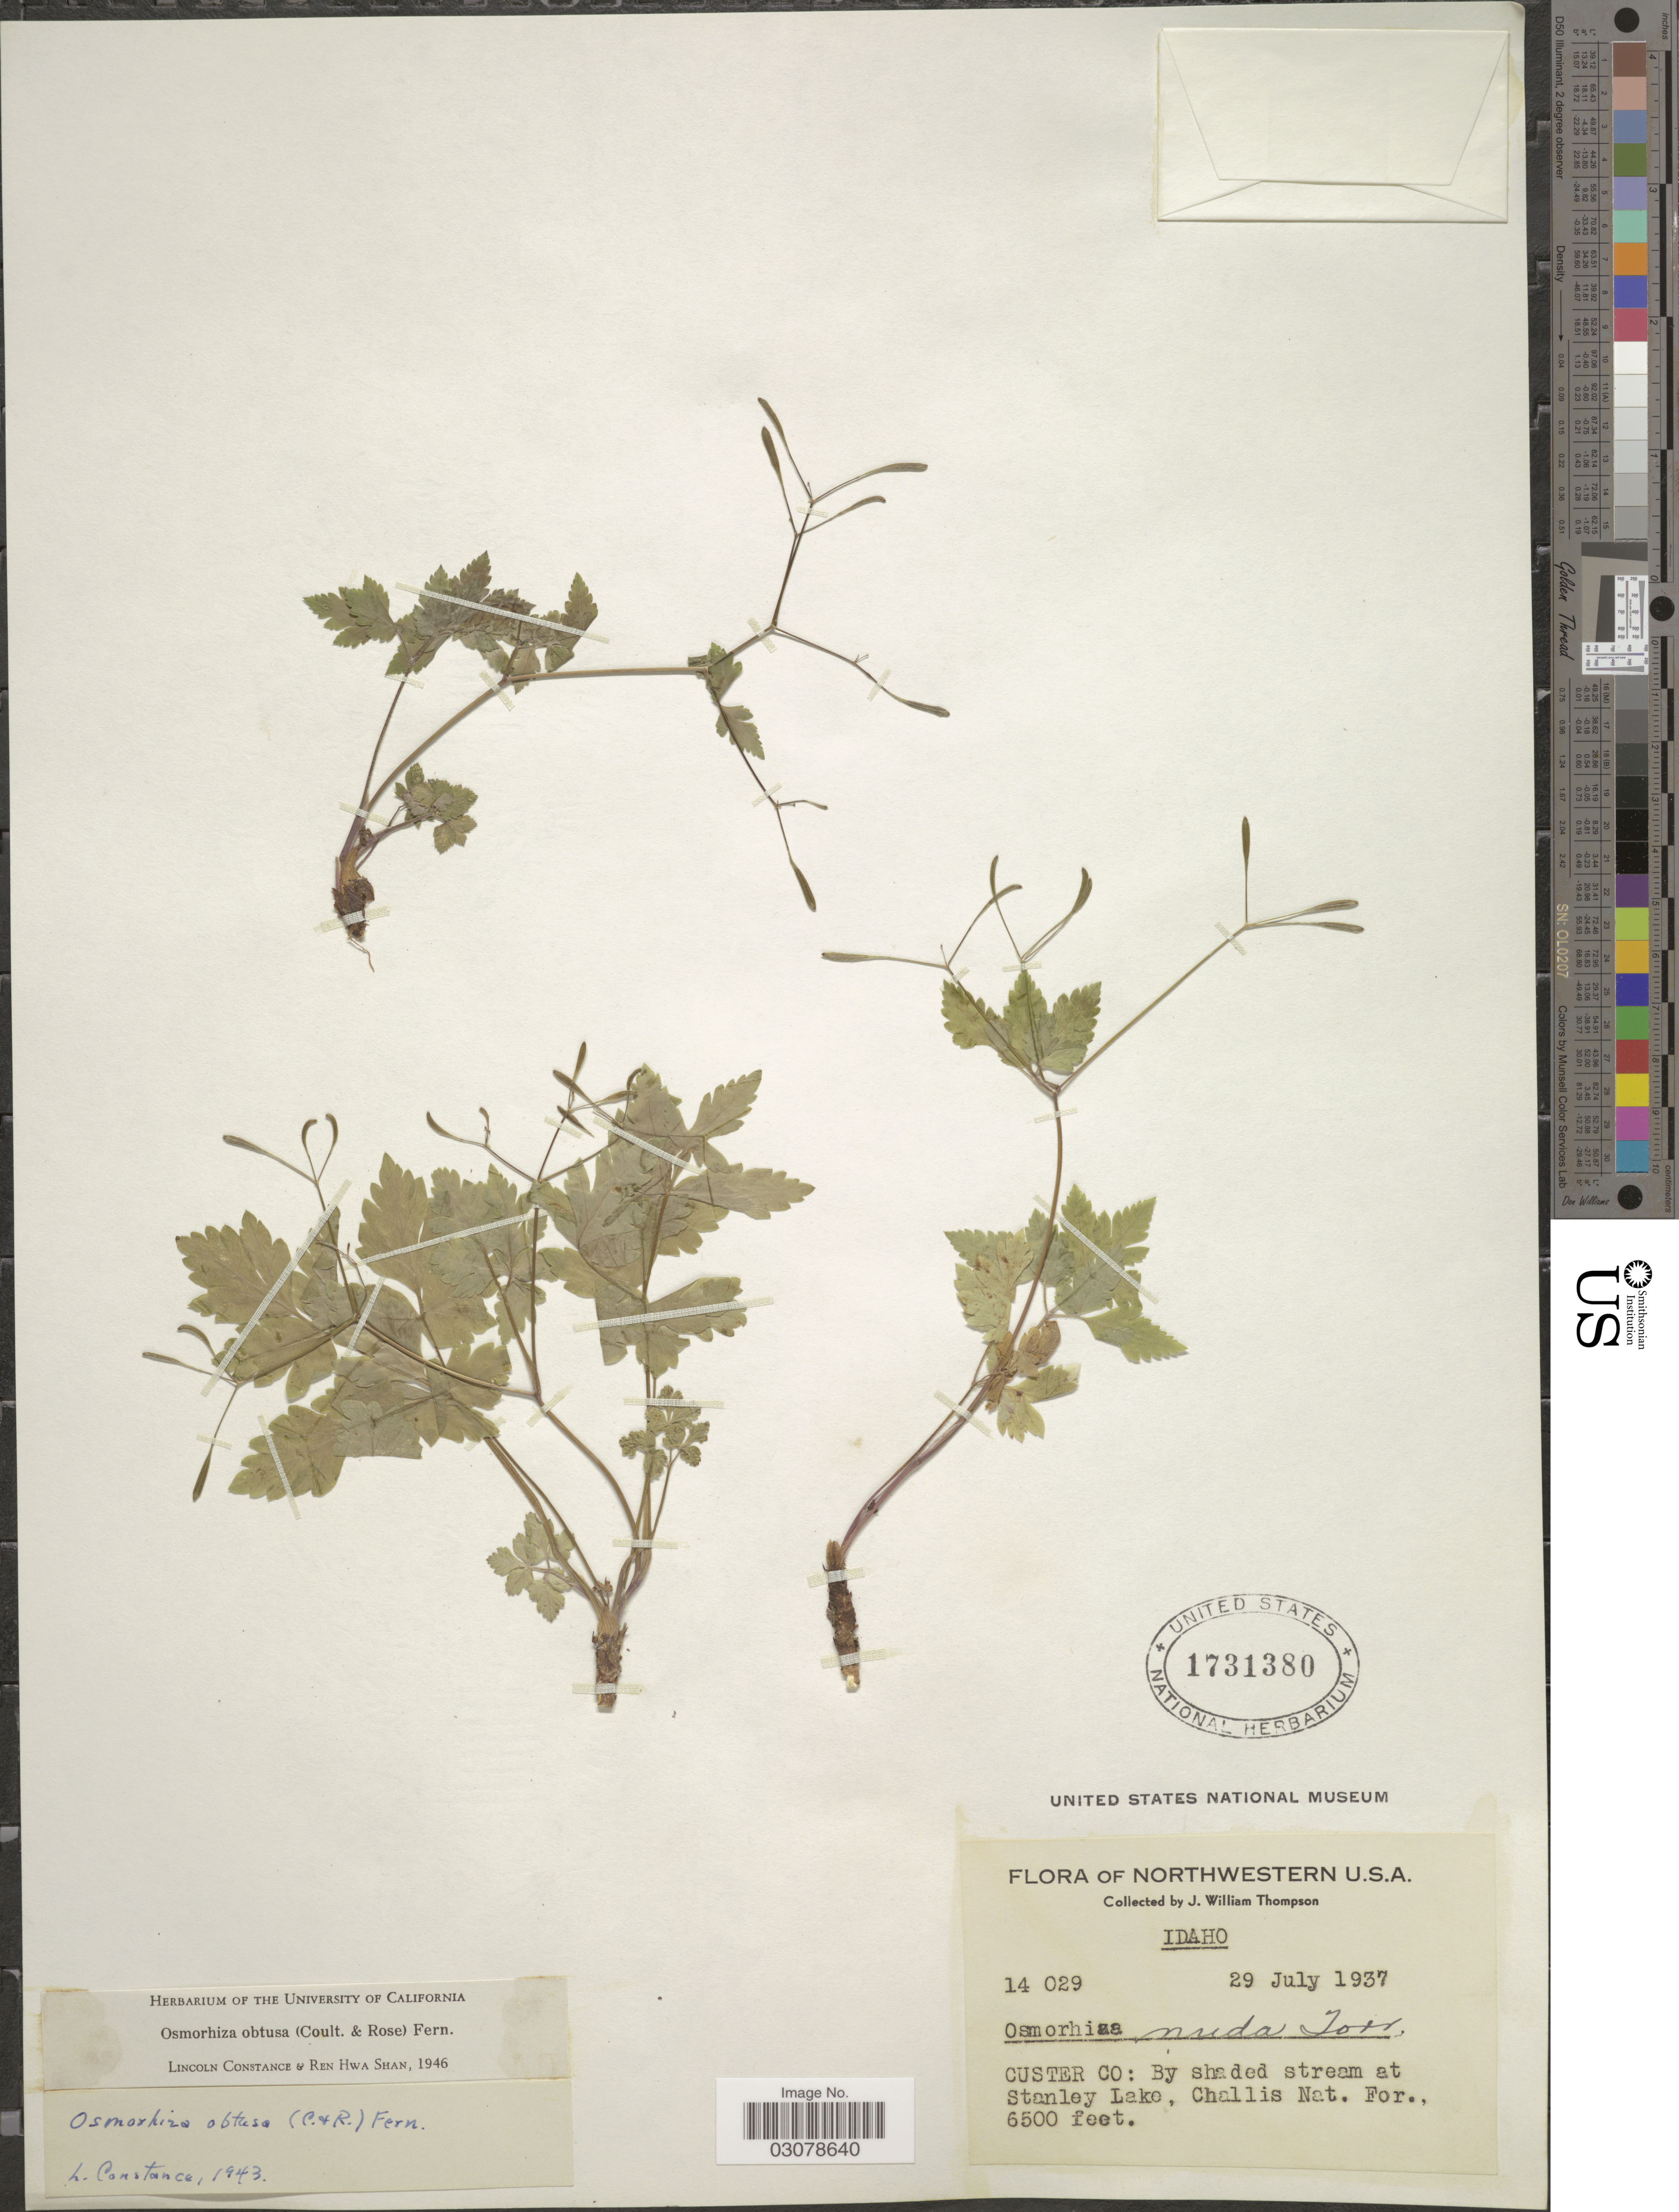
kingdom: Plantae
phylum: Tracheophyta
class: Magnoliopsida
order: Apiales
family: Apiaceae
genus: Osmorhiza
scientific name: Osmorhiza obtusa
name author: (J.M. Coult. & Rose) Fernald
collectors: J. W. Thompson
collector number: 14029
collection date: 1937-07-29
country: United States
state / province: Idaho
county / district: Custer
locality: By shaded stream at Stanley Lake, Challis Nat. For.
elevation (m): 1981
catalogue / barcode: US 1731380